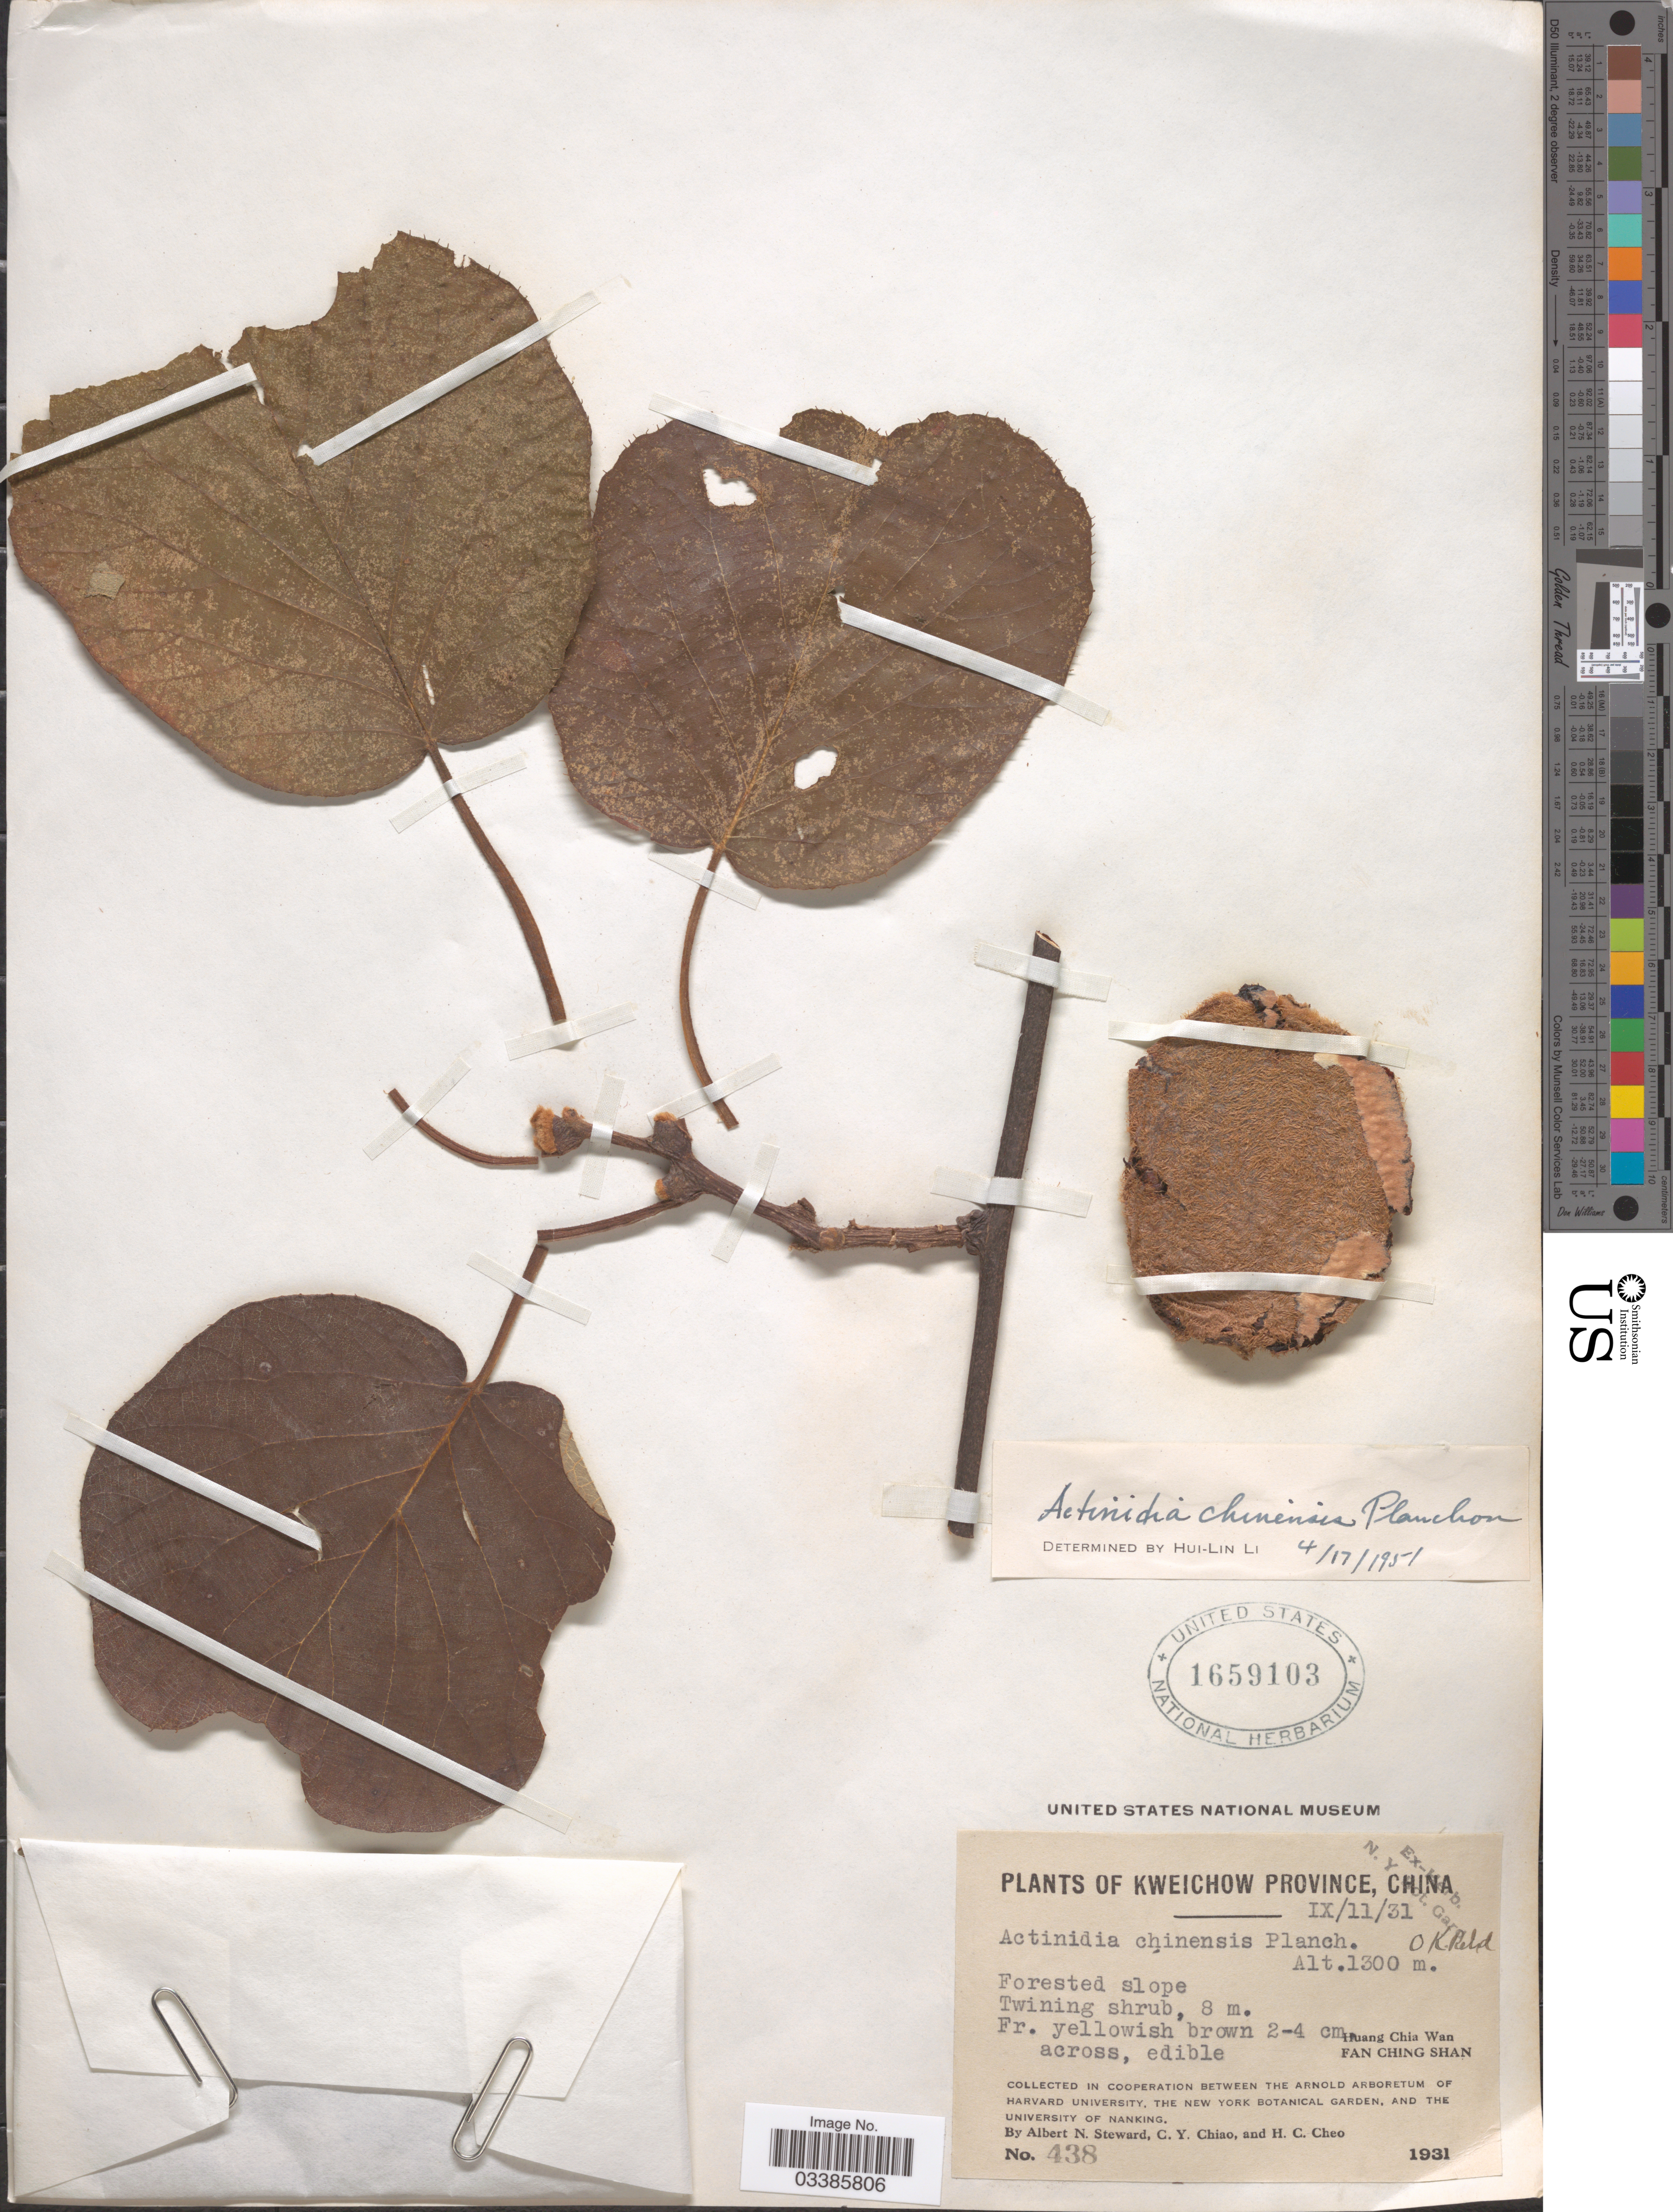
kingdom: Plantae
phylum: Tracheophyta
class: Magnoliopsida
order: Ericales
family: Actinidiaceae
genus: Actinidia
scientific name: Actinidia chinensis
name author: Planch.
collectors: A. N. Steward, C. Y. Chiao & H. Cheo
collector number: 438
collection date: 1931-09-11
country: China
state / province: Guizhou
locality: Kweichow Province. Huang Chia Wan. Fan Ching Shan.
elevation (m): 1300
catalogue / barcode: US 1659103